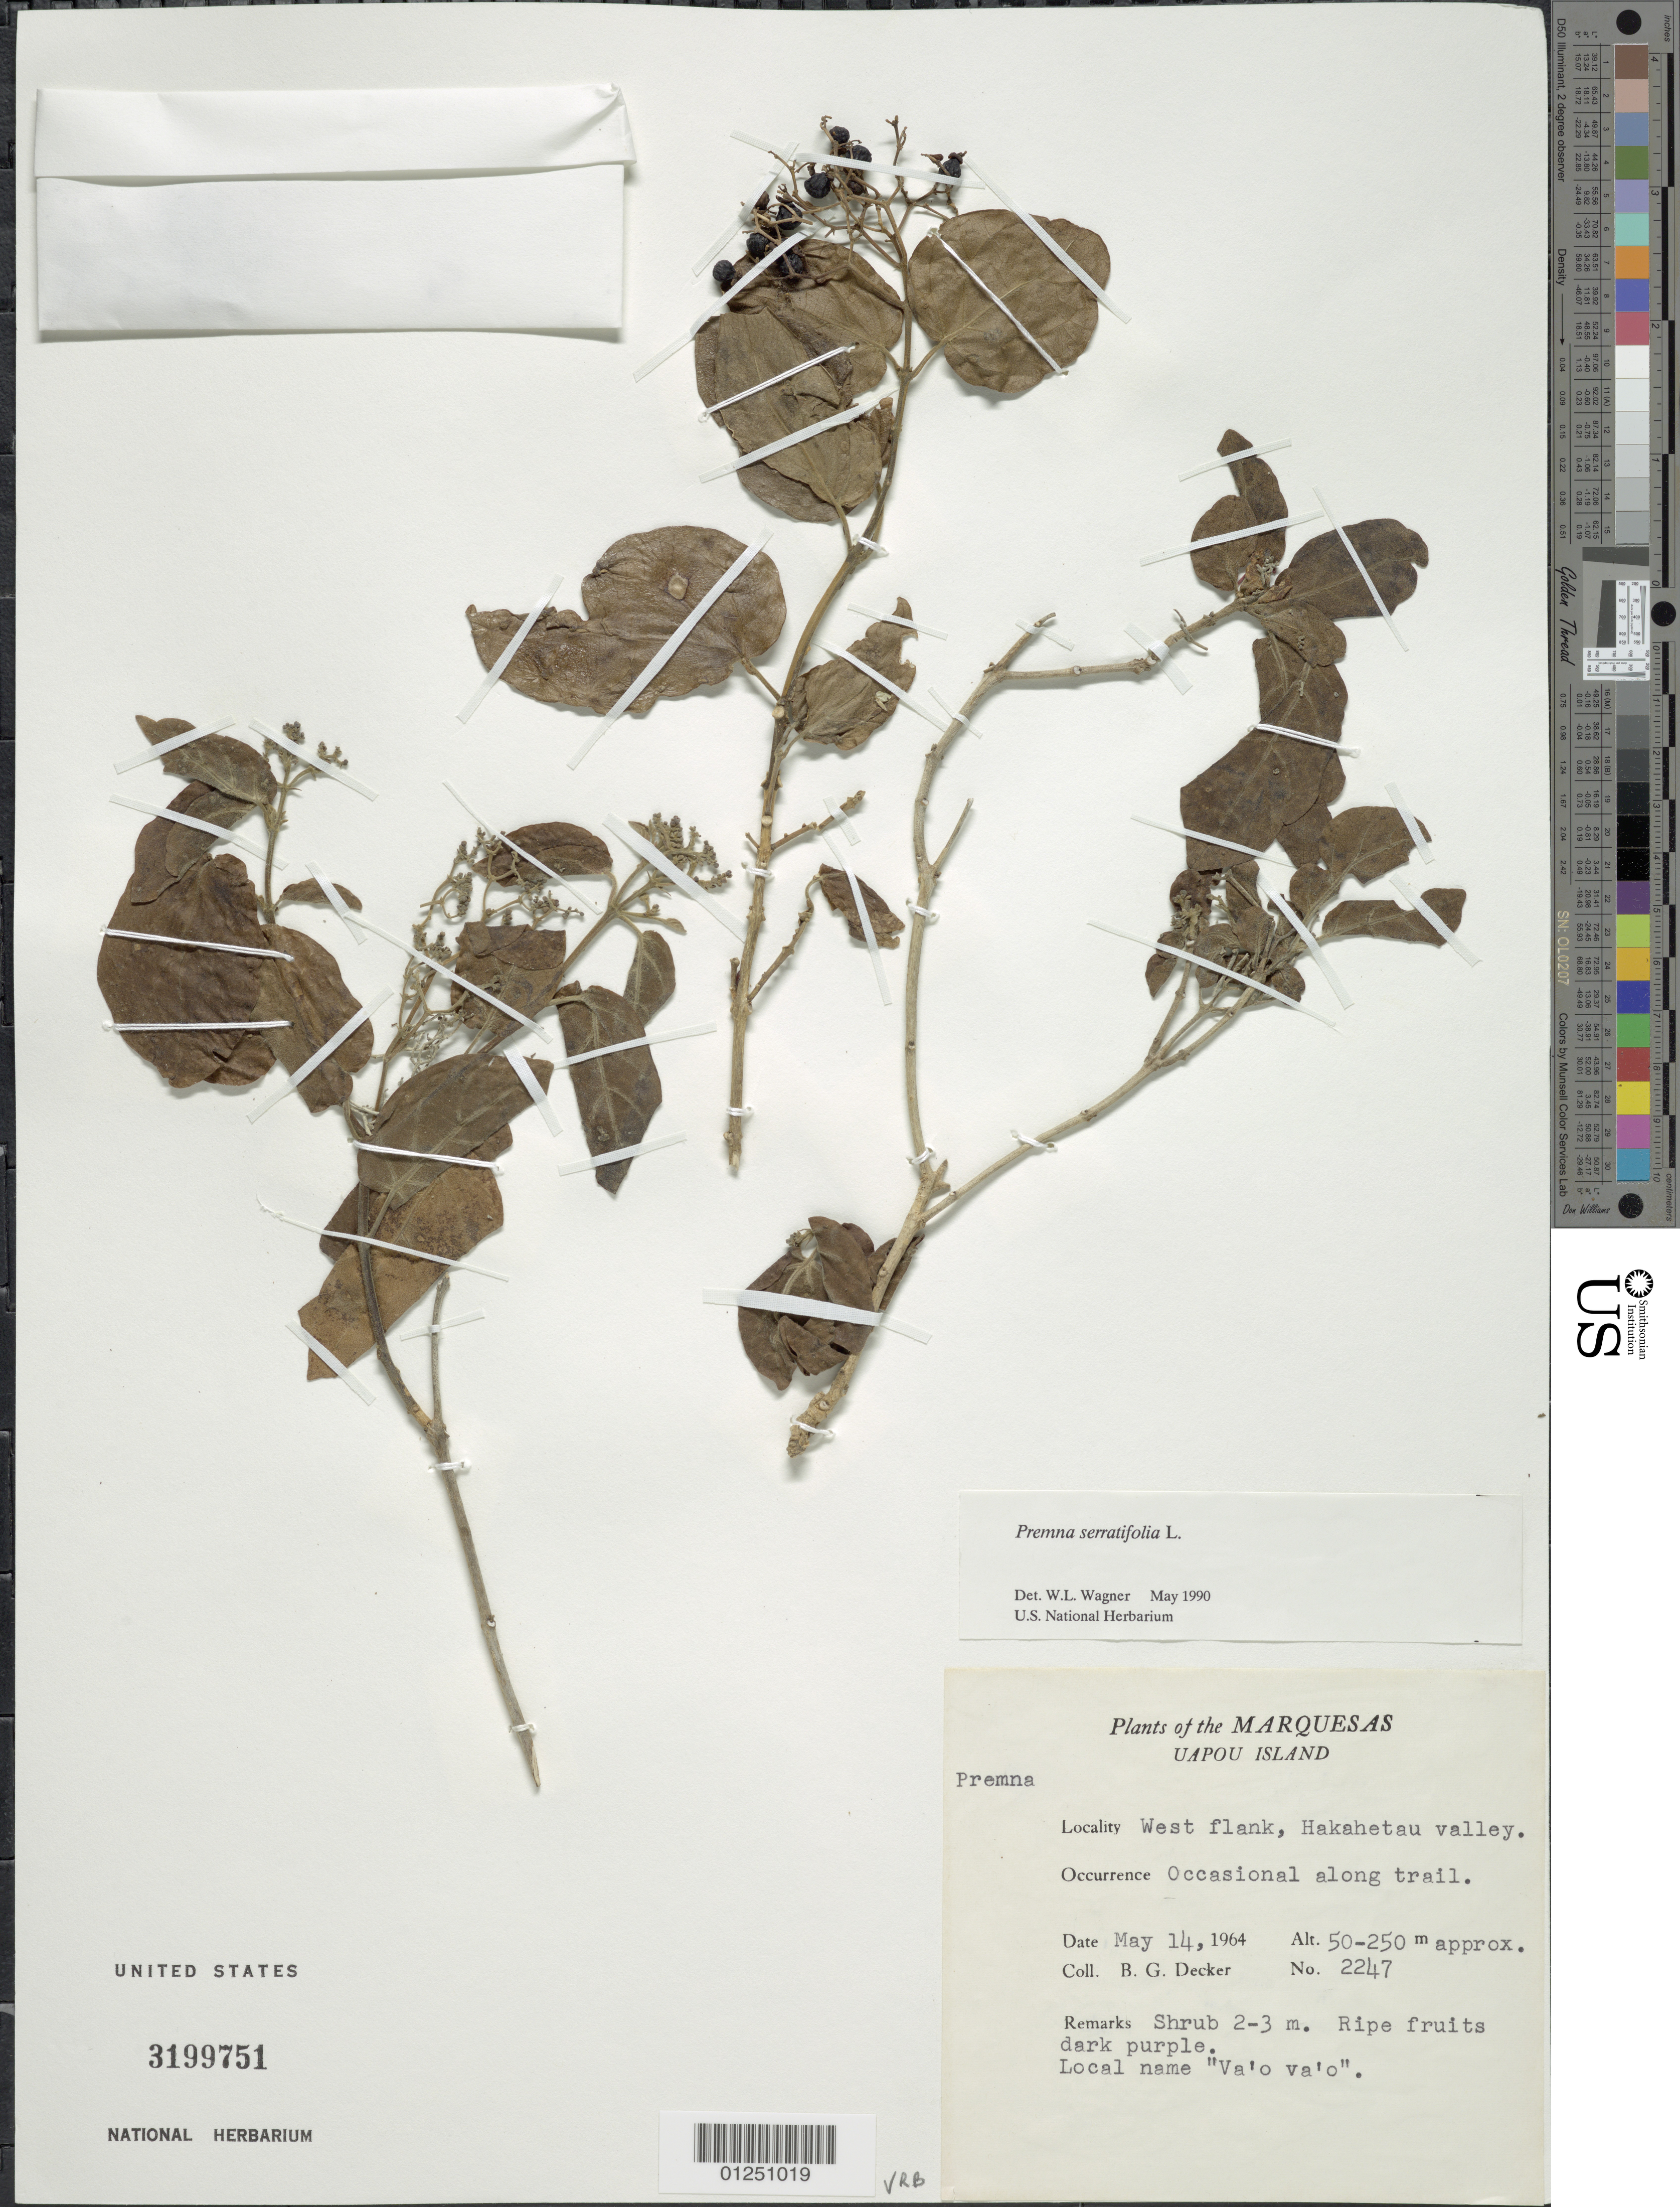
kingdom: Plantae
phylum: Tracheophyta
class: Magnoliopsida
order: Lamiales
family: Lamiaceae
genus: Premna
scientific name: Premna serratifolia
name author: L.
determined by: Wagner, W. L., (BOT), Smithsonian Institution - National Museum of Natural History (UNITED STATES)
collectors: B. G. Decker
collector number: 2247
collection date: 1964-05-14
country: French Polynesia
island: Ua Pou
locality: Hakahetau Valley, W flank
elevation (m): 50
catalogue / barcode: US 3199751